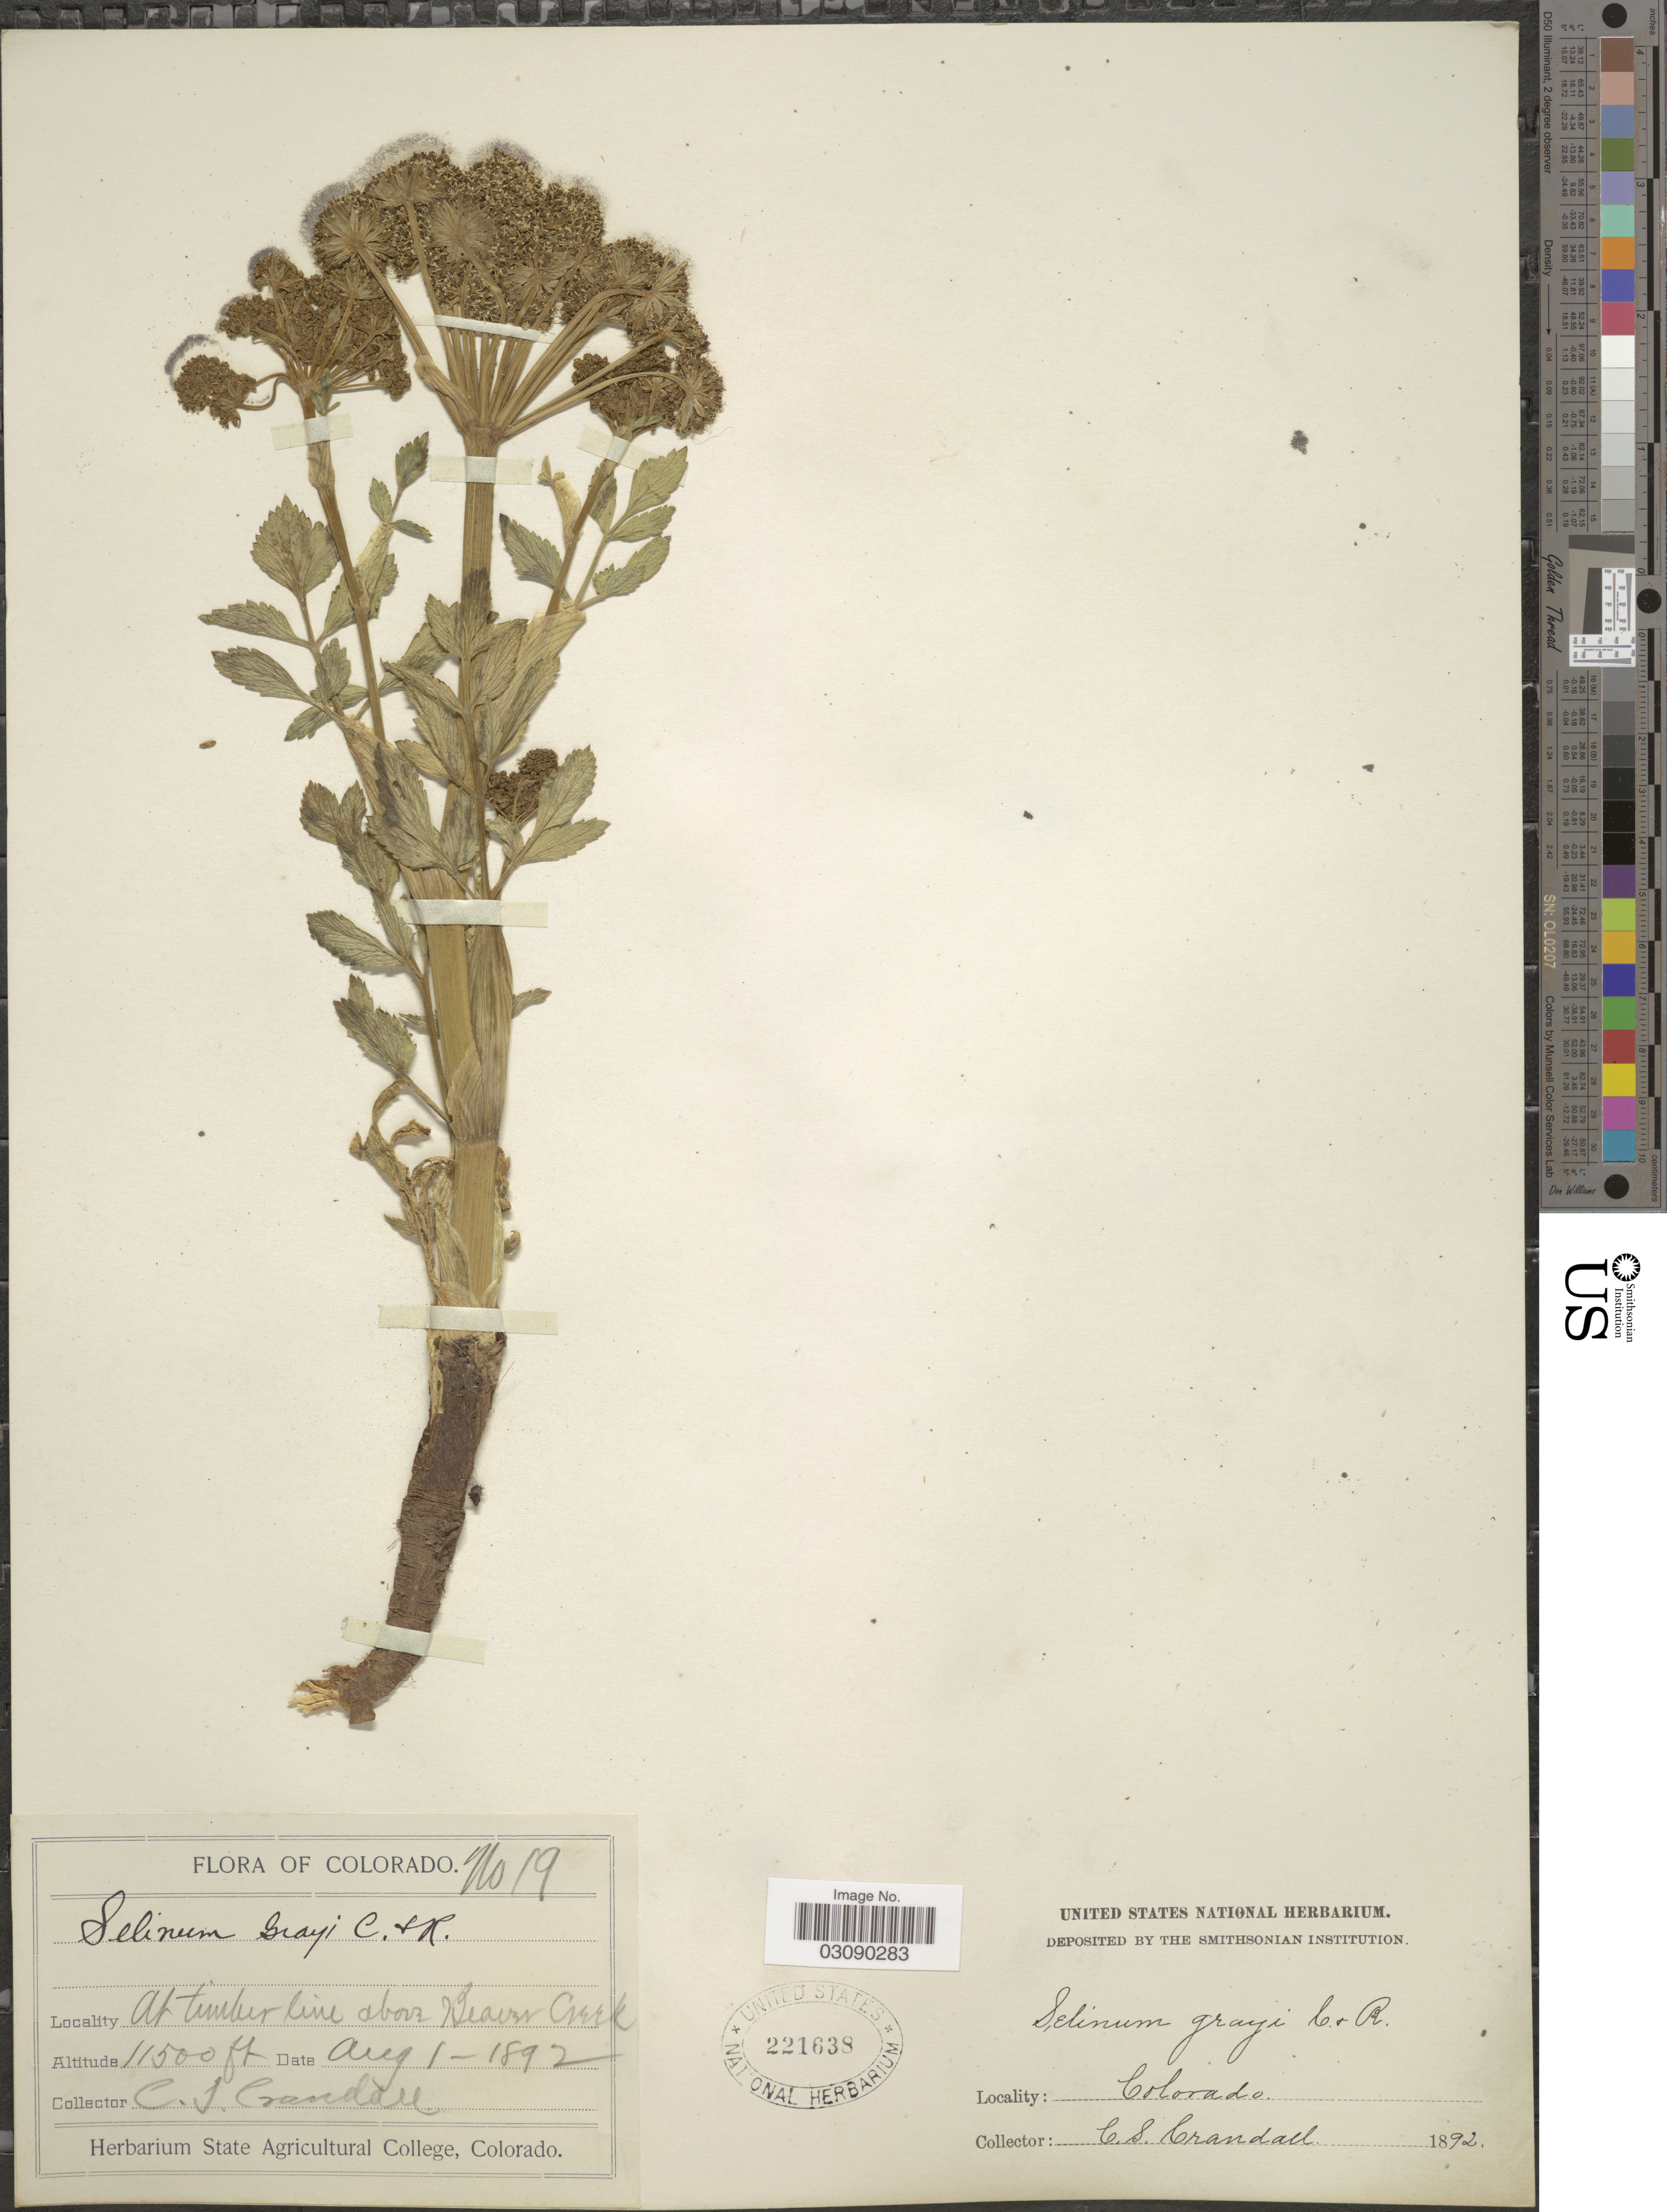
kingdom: Plantae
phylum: Tracheophyta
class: Magnoliopsida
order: Apiales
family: Apiaceae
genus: Angelica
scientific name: Angelica grayi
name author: (J.M. Coult. & Rose) J.M. Coult. & Rose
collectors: C. Crandall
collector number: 19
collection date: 1892-08-01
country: United States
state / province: Colorado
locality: At timberline above Beaver Creek.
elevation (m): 3505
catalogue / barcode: US 221638